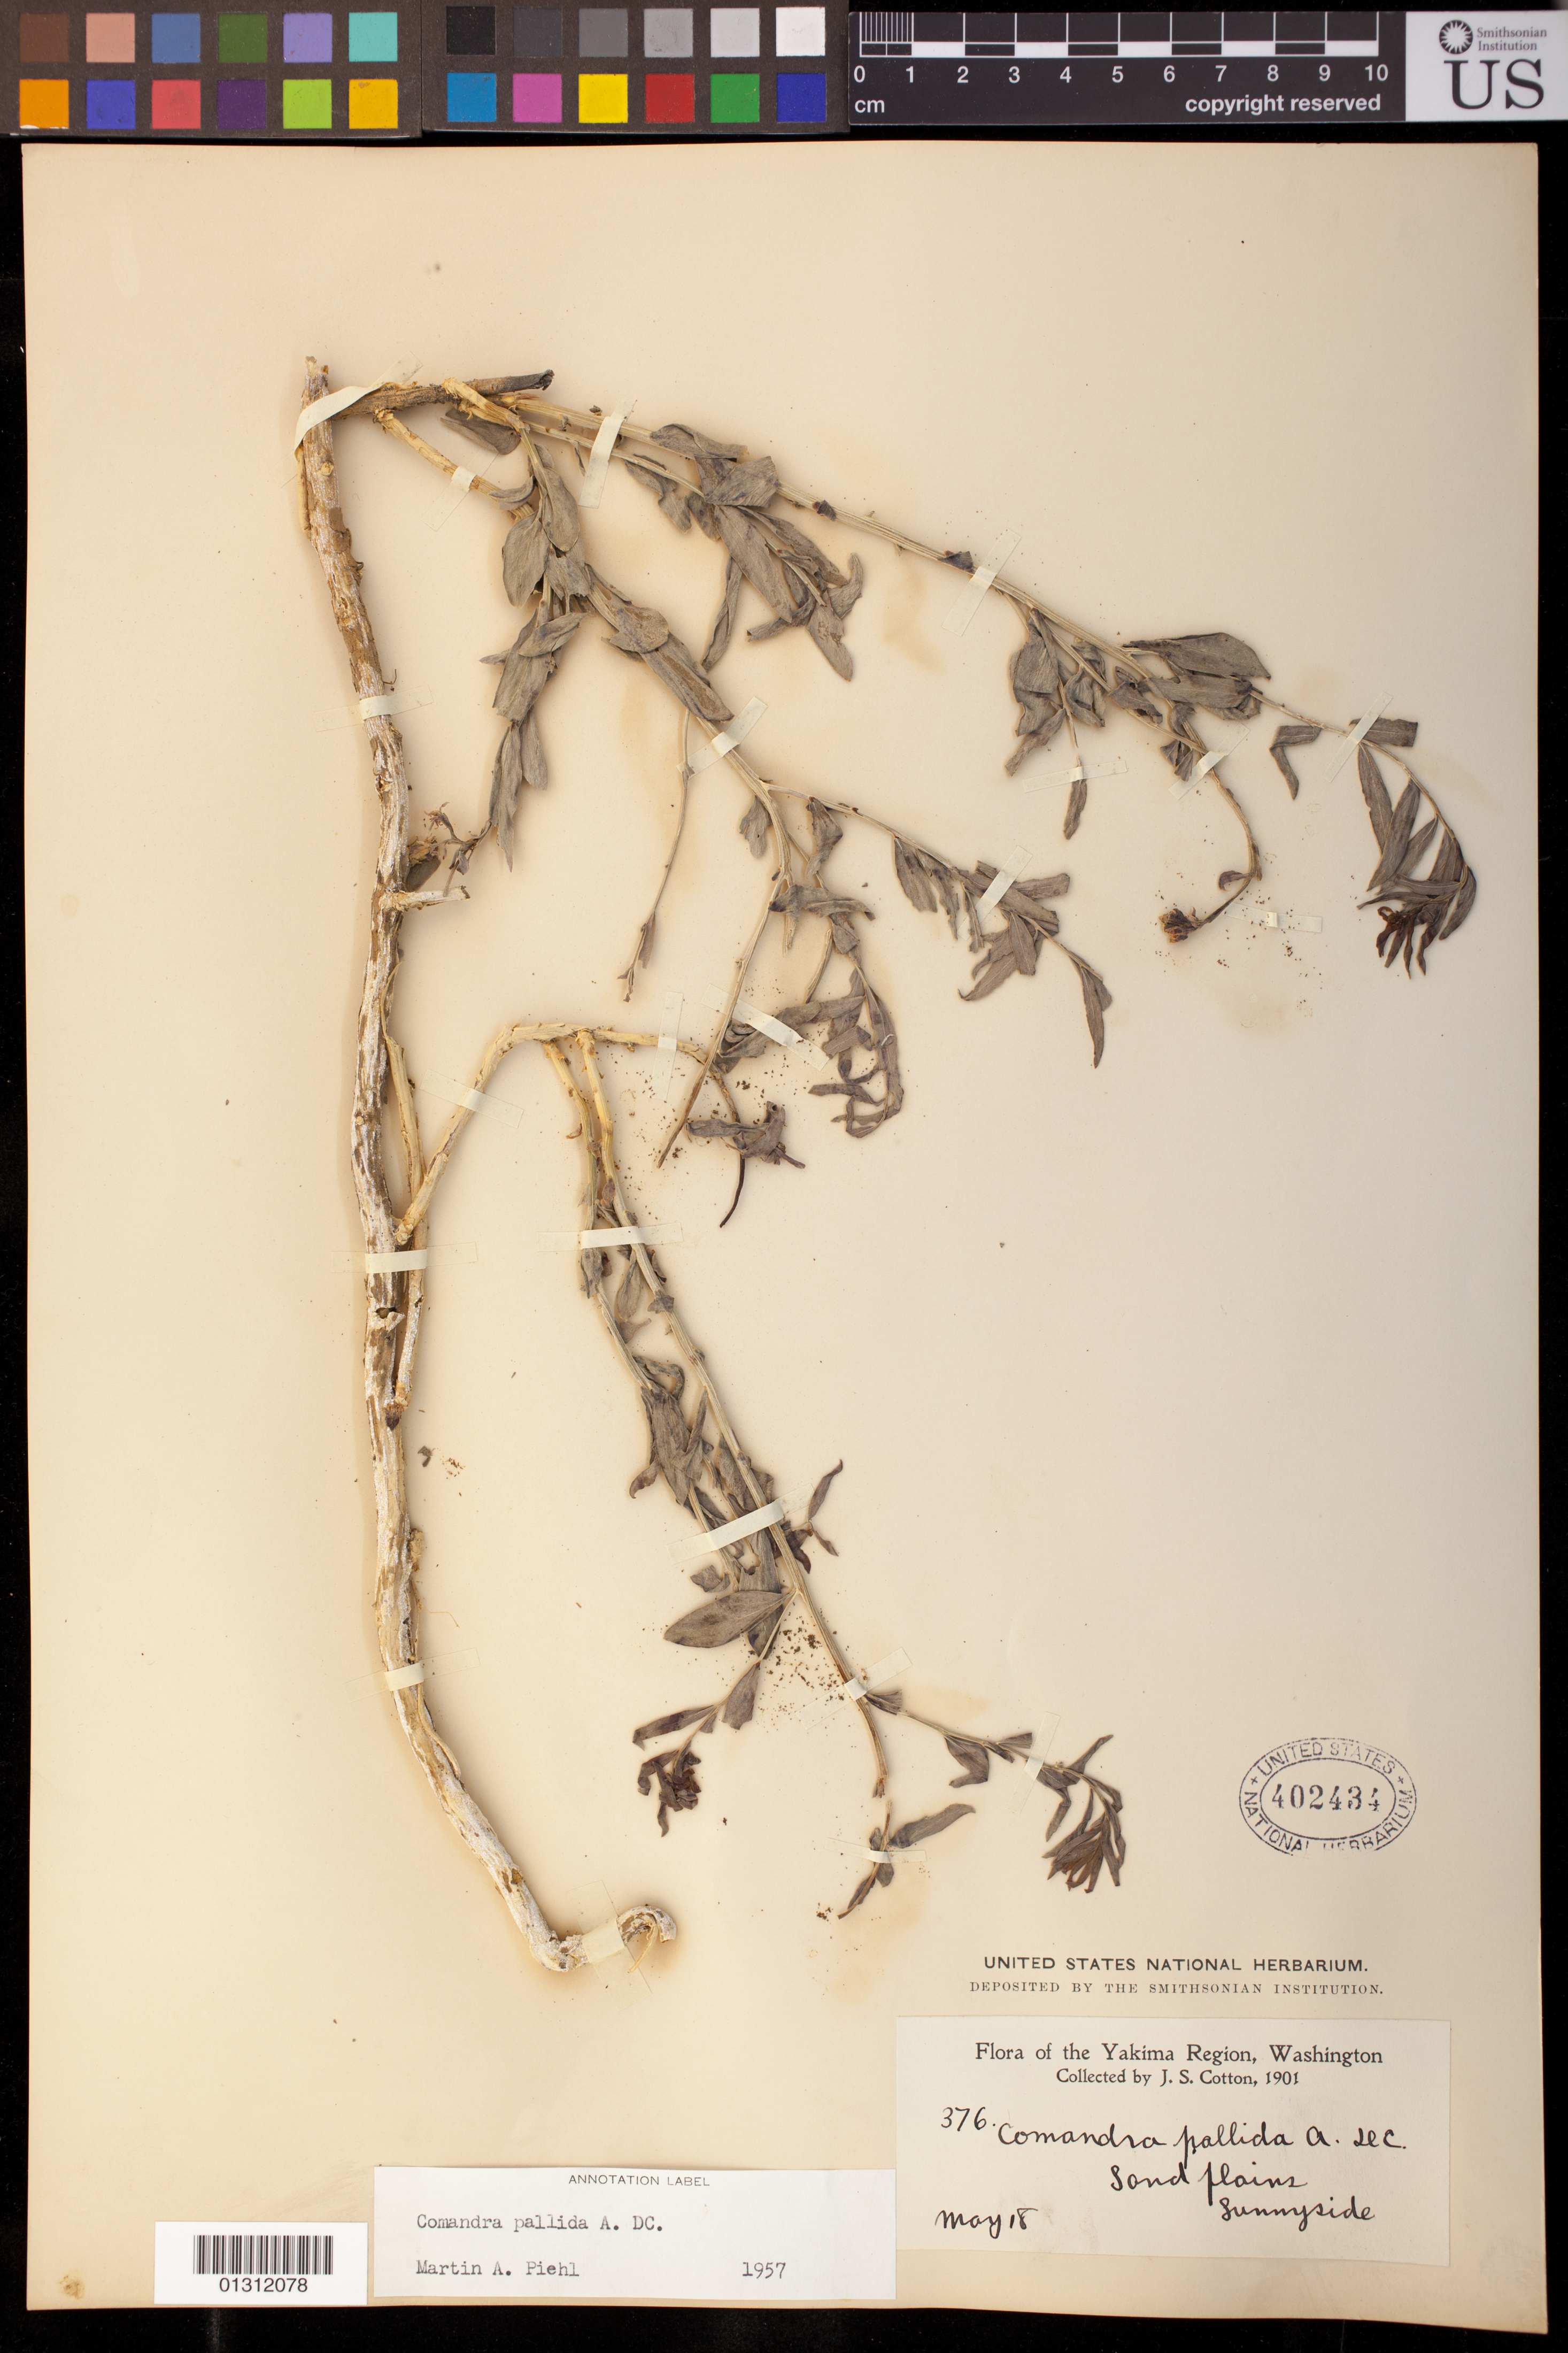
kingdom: Plantae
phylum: Tracheophyta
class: Magnoliopsida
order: Santalales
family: Comandraceae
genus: Comandra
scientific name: Comandra pallida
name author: A. DC.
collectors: J. S. Cotton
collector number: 376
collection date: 1901-05-18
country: United States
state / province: Washington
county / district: Yakima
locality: Sunnyside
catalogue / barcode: US 402434